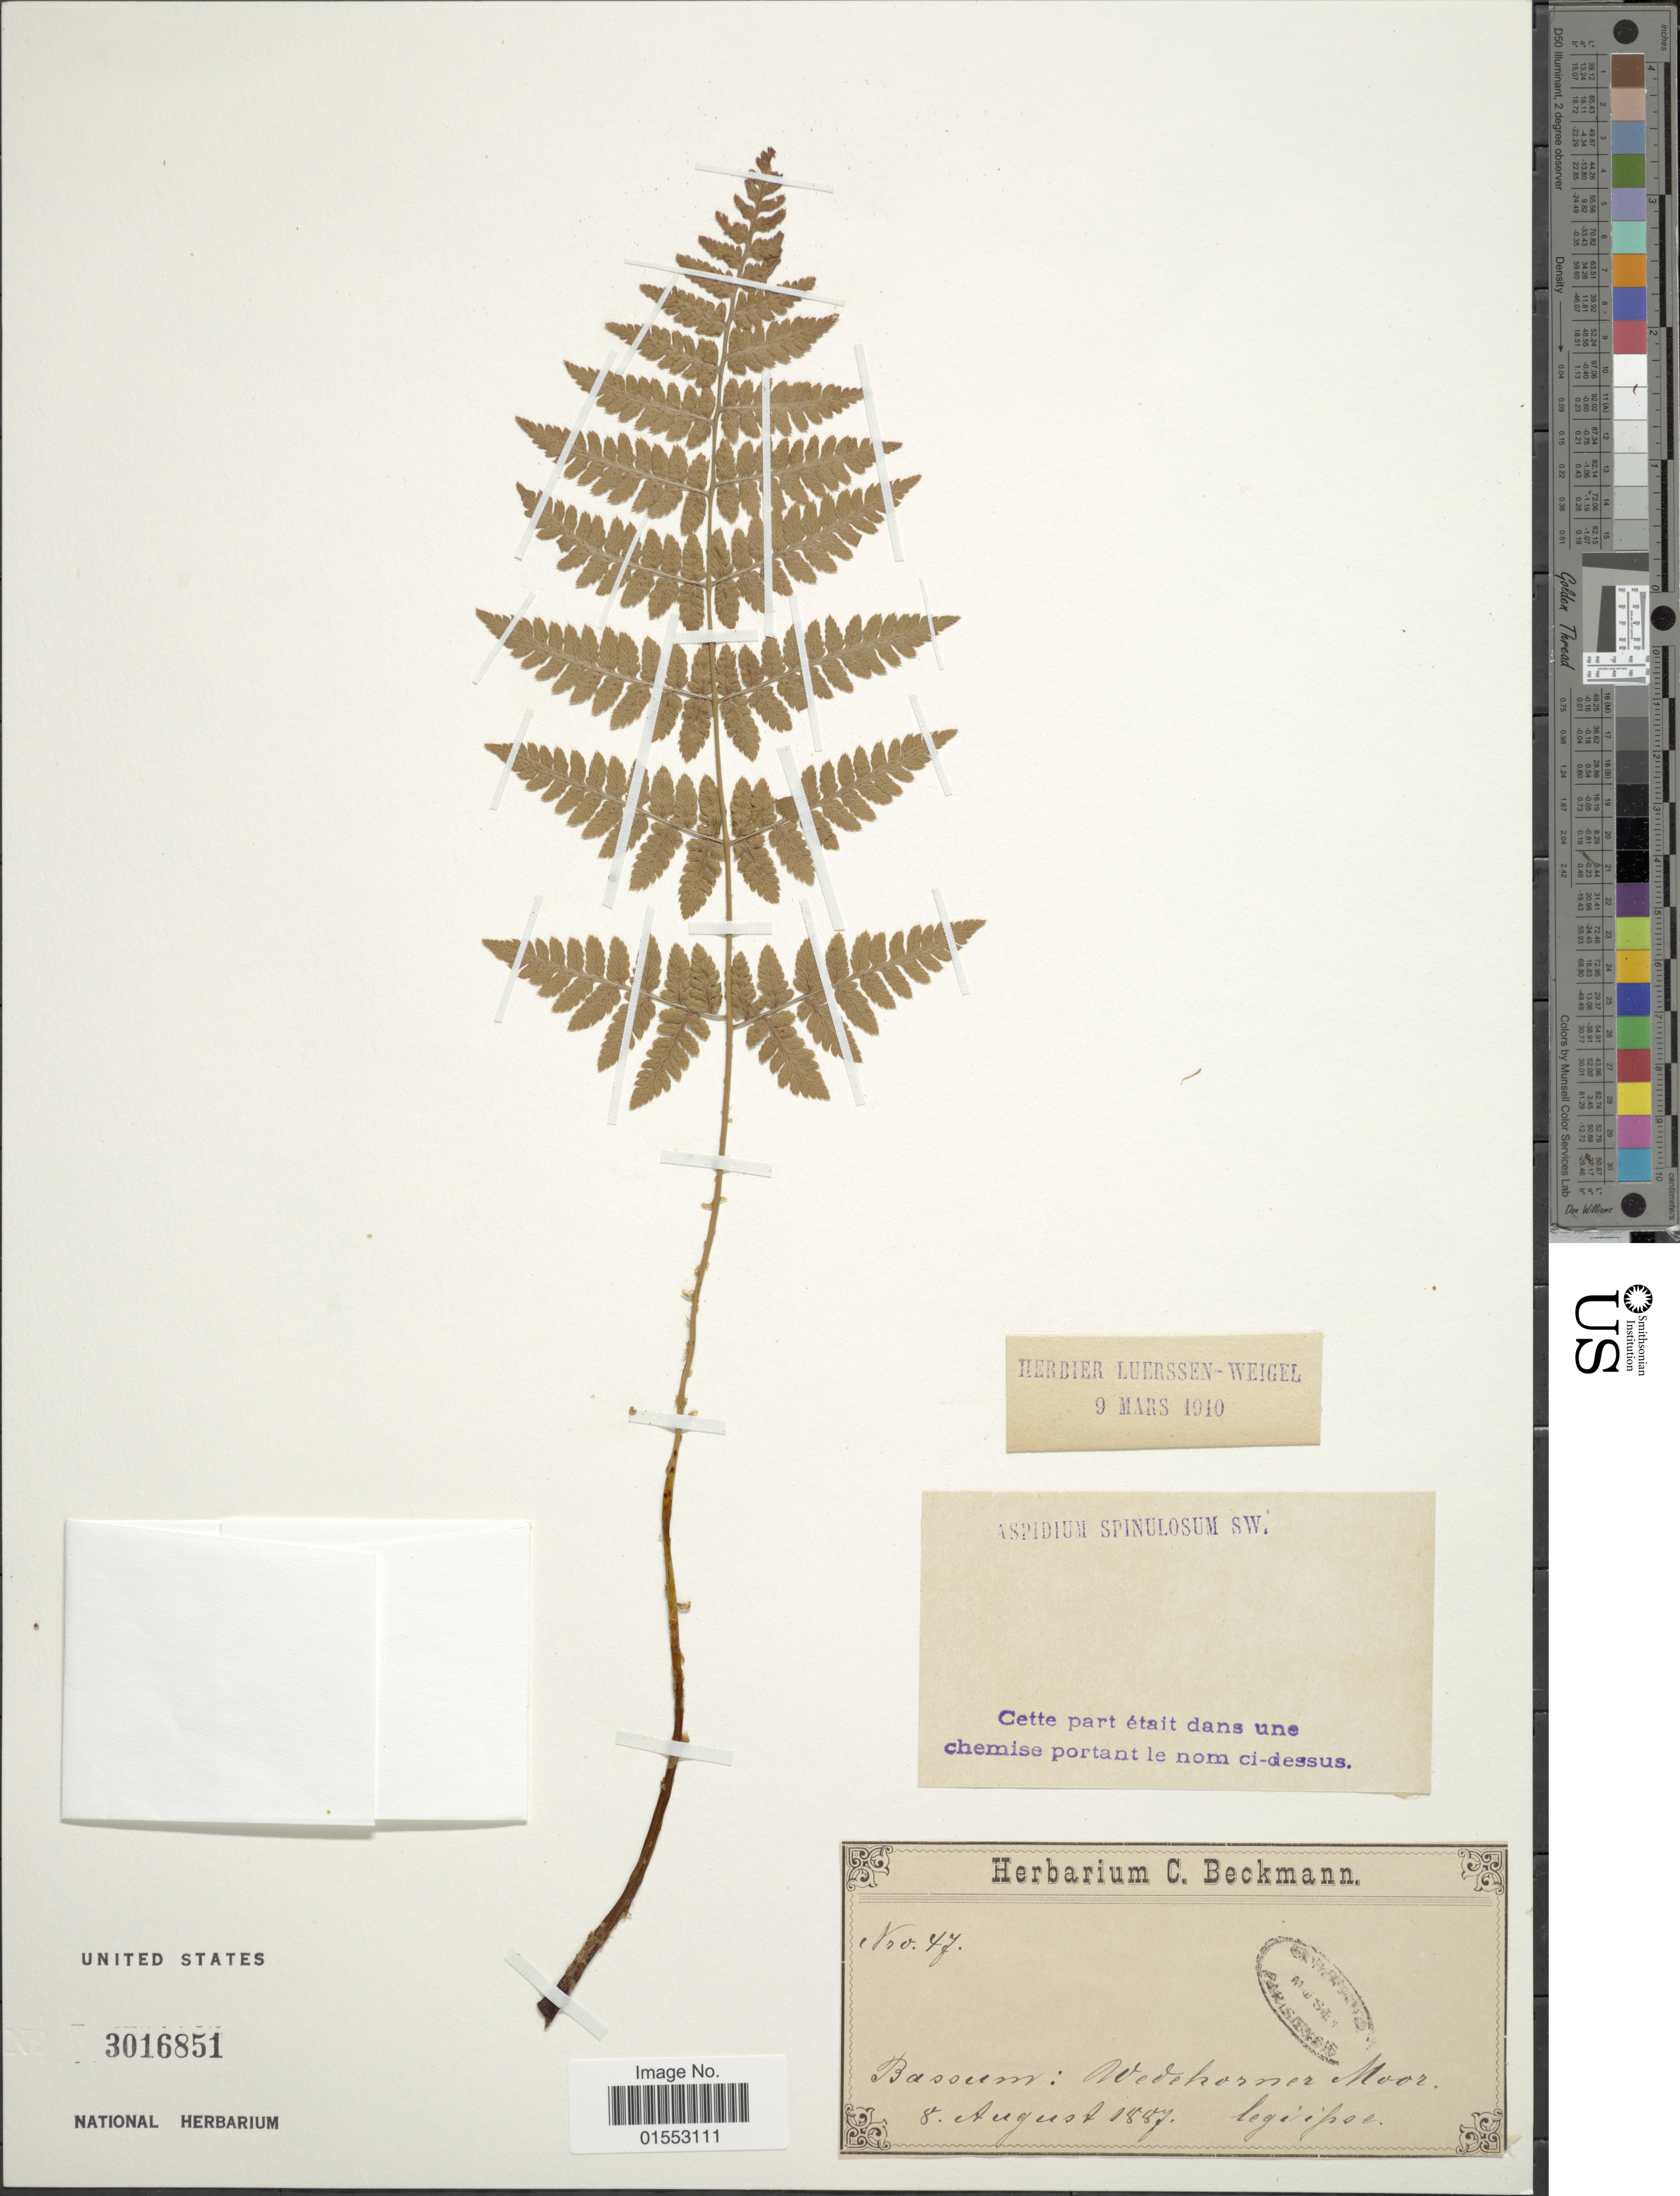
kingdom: Plantae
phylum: Tracheophyta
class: Polypodiopsida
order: Polypodiales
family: Dryopteridaceae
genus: Dryopteris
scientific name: Dryopteris carthusiana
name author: (Villars) H.P. Fuchs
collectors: ex herb. C. Beckmann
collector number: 47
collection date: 1887-08-08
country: Germany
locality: Bassum: Wedhorner Moor [interpreted]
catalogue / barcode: US 3016851